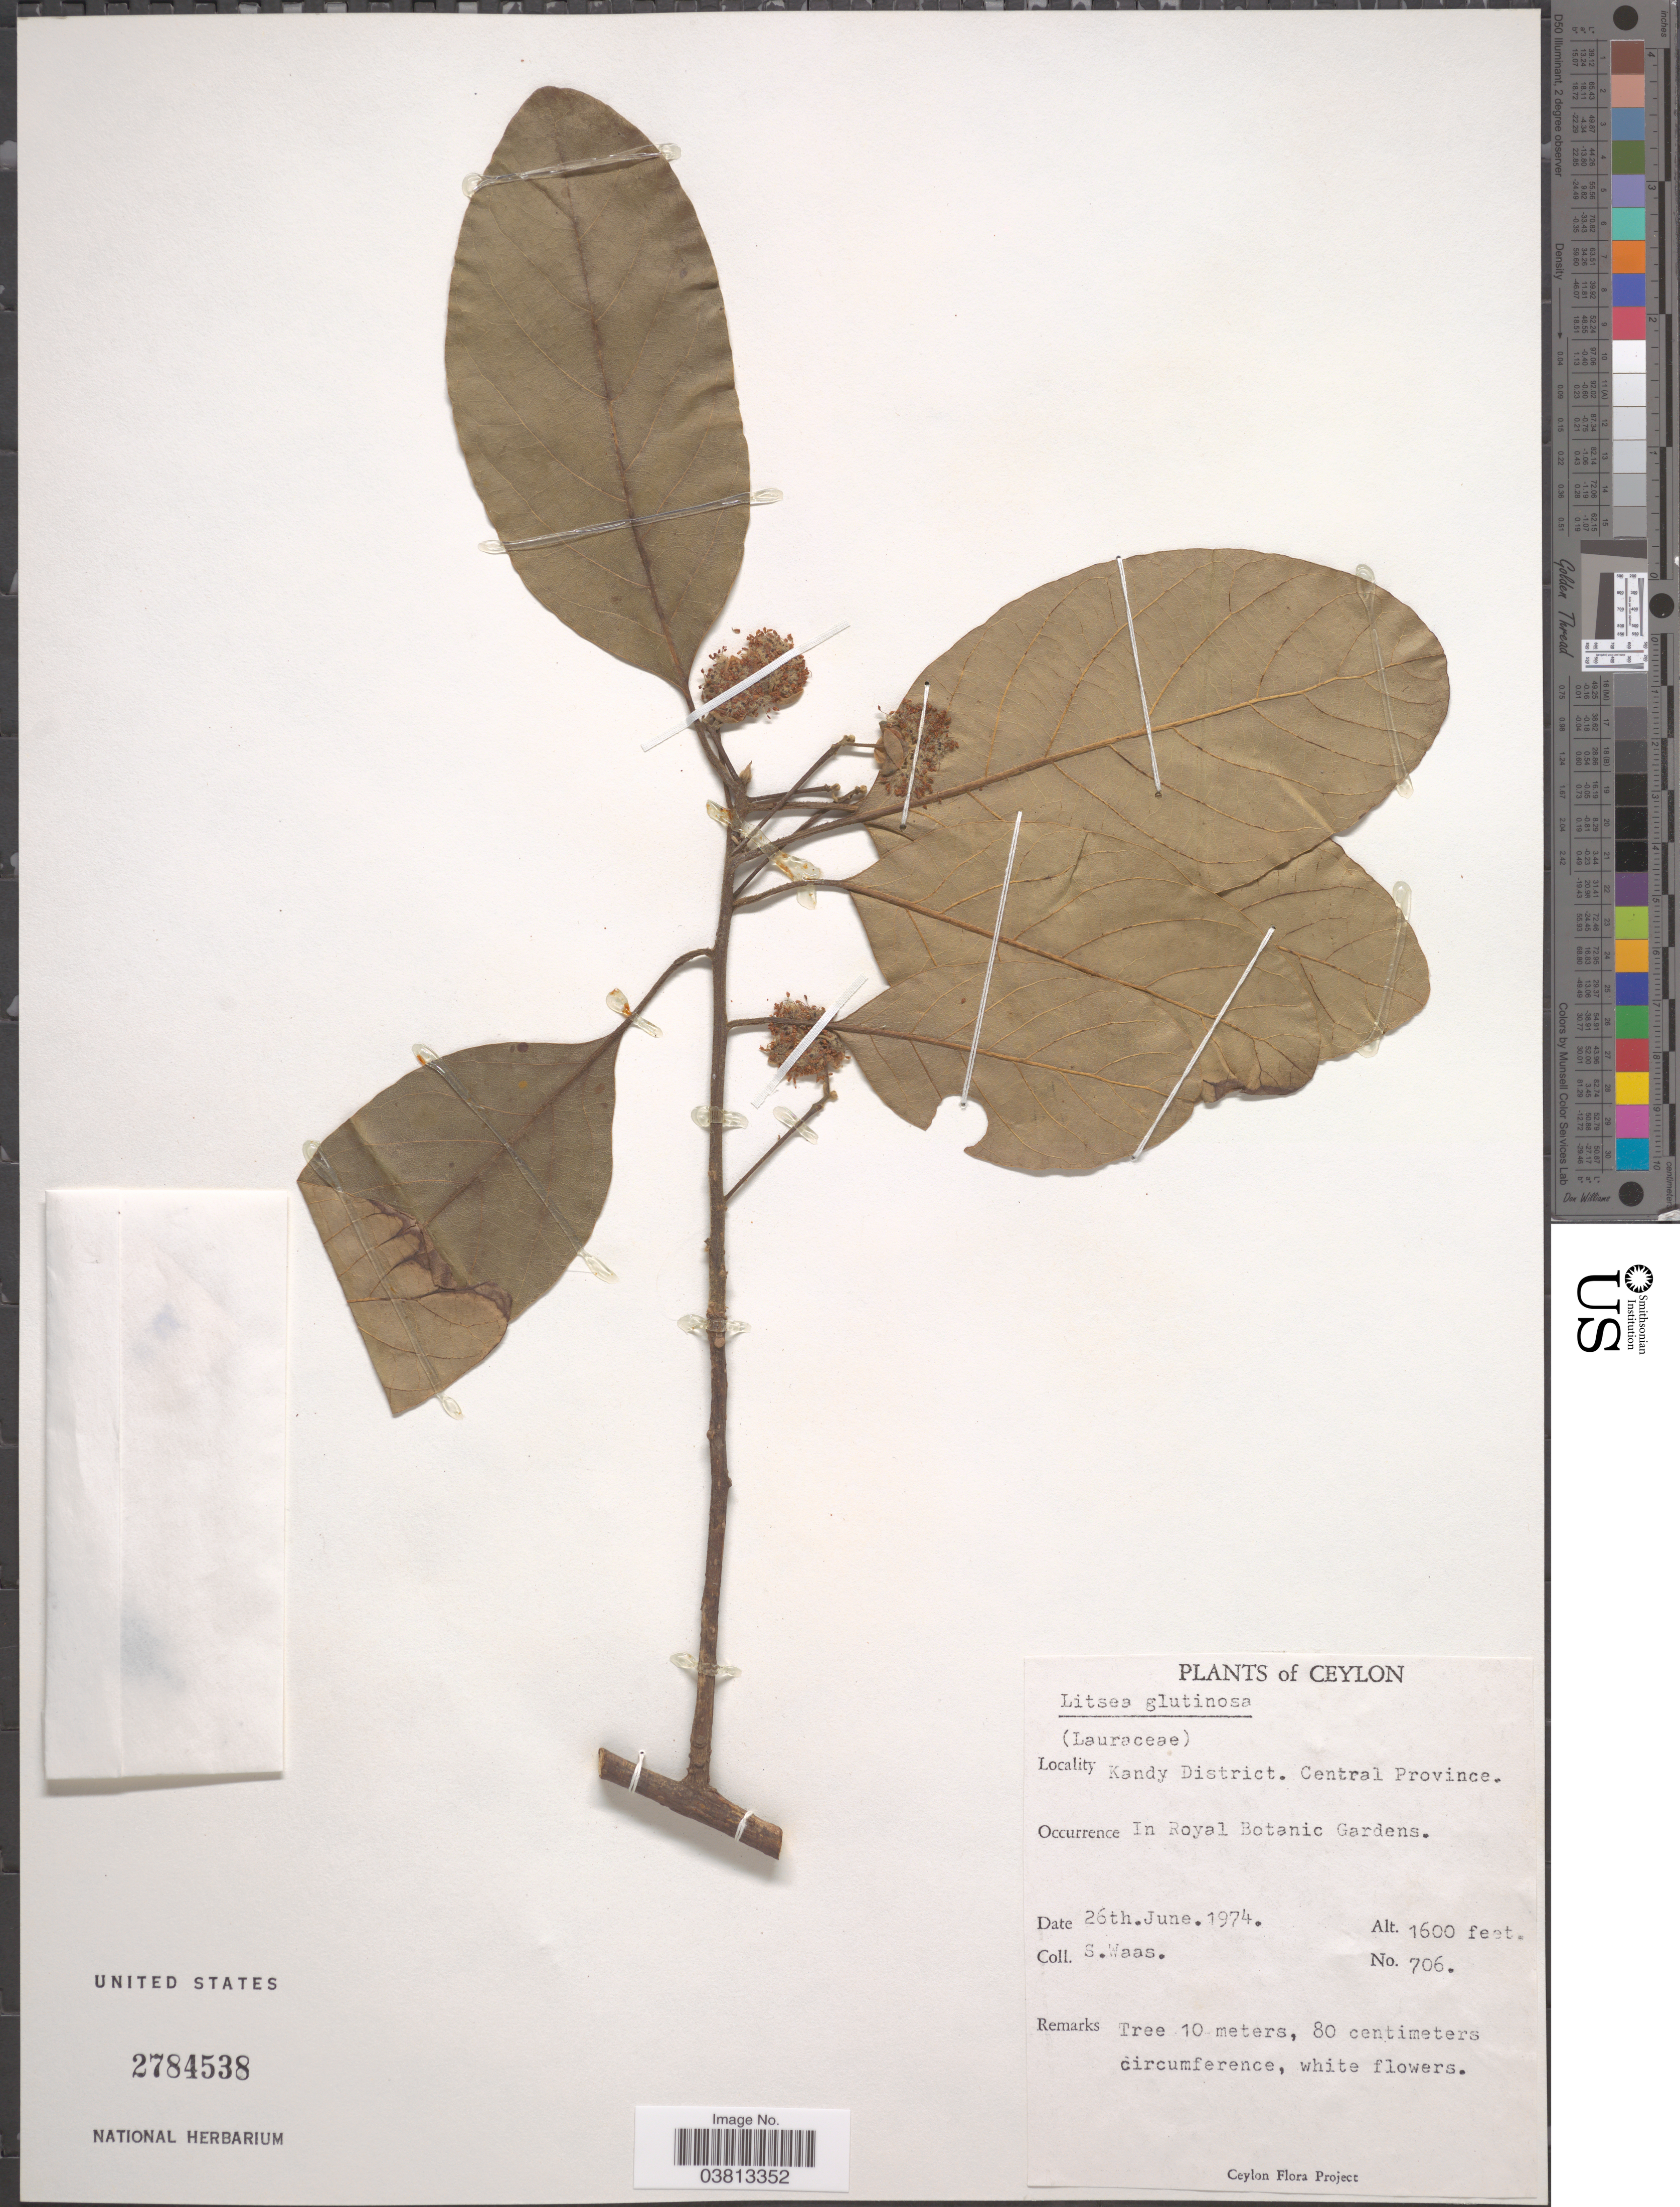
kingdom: Plantae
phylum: Tracheophyta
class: Magnoliopsida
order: Laurales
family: Lauraceae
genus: Litsea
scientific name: Litsea glutinosa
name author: (Lour.) C.B. Rob.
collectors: S. Waas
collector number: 706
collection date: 1974-06-26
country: Sri Lanka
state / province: Central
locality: Ceylon. Kandy District. In Royal Botanic Gardens.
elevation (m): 488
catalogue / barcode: US 2784538